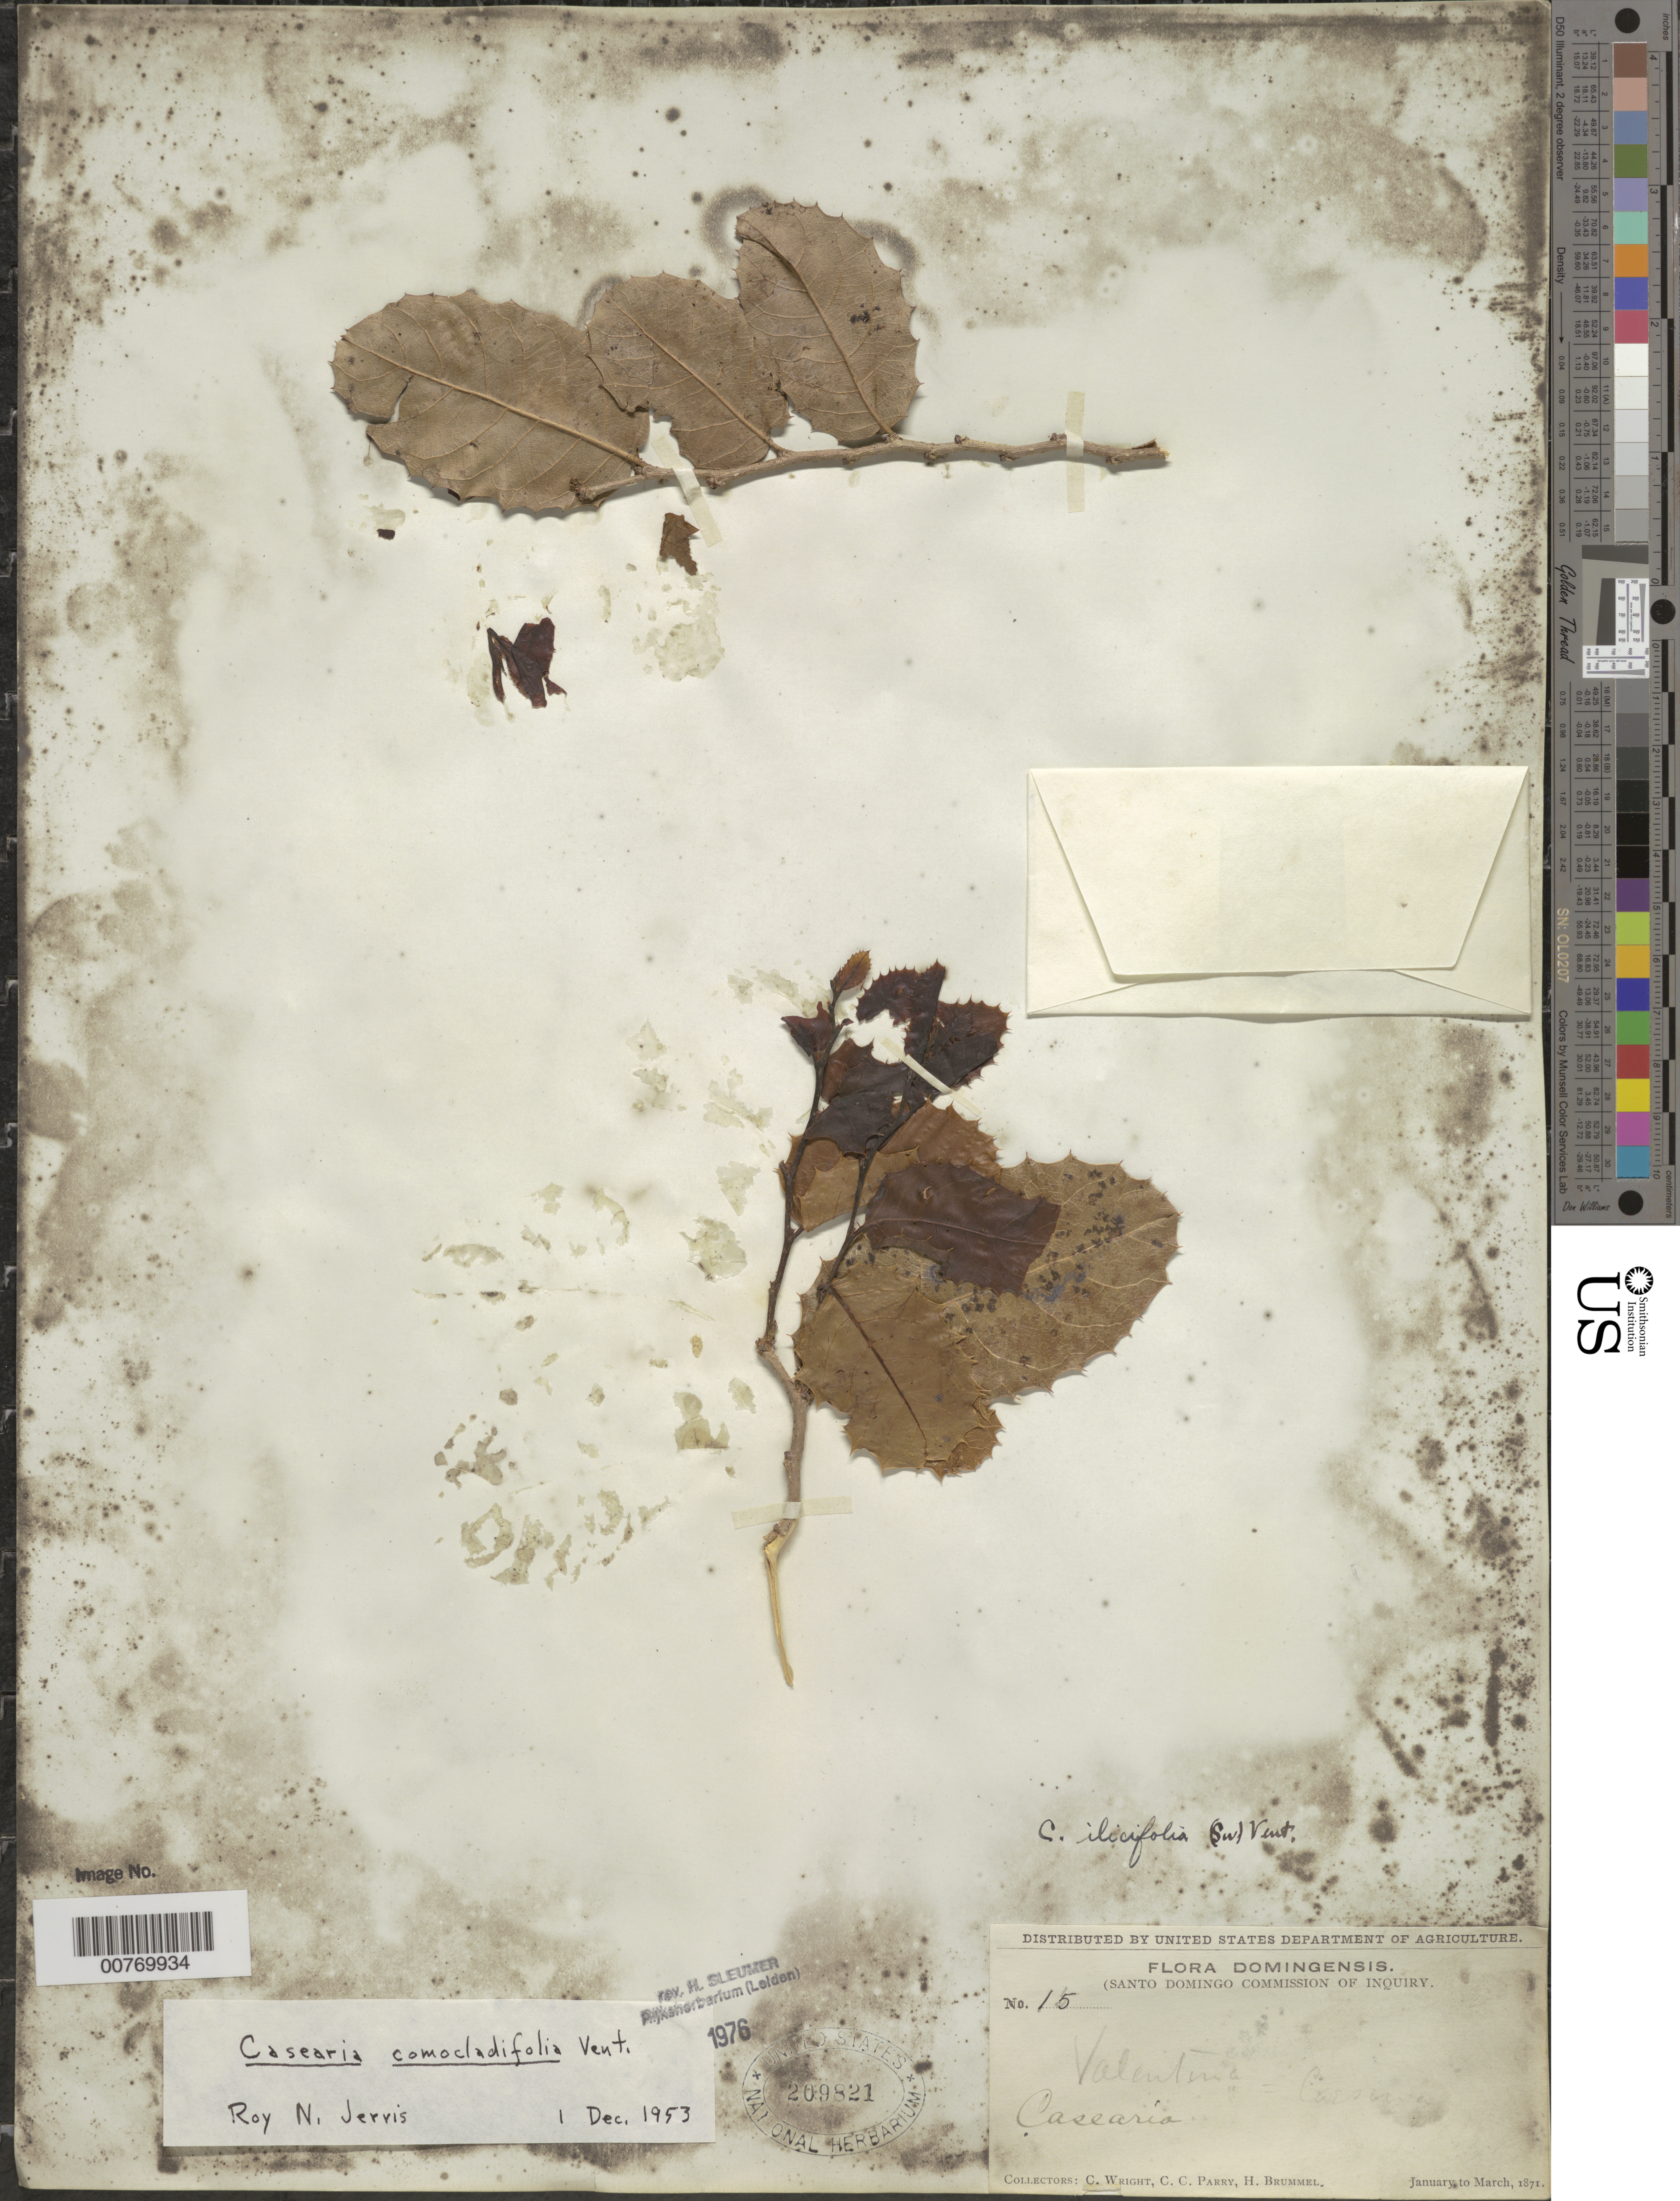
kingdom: Plantae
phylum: Tracheophyta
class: Magnoliopsida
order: Malpighiales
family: Salicaceae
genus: Casearia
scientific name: Casearia comocladifolia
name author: Vent.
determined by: Sleumer, H. O.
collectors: C. Wright, C. C. Parry & H. Brummel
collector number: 15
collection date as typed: Jan 1871 to -- Mar 1871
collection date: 1871-01/1871-03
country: Dominican Republic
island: Hispaniola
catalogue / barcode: US 209821